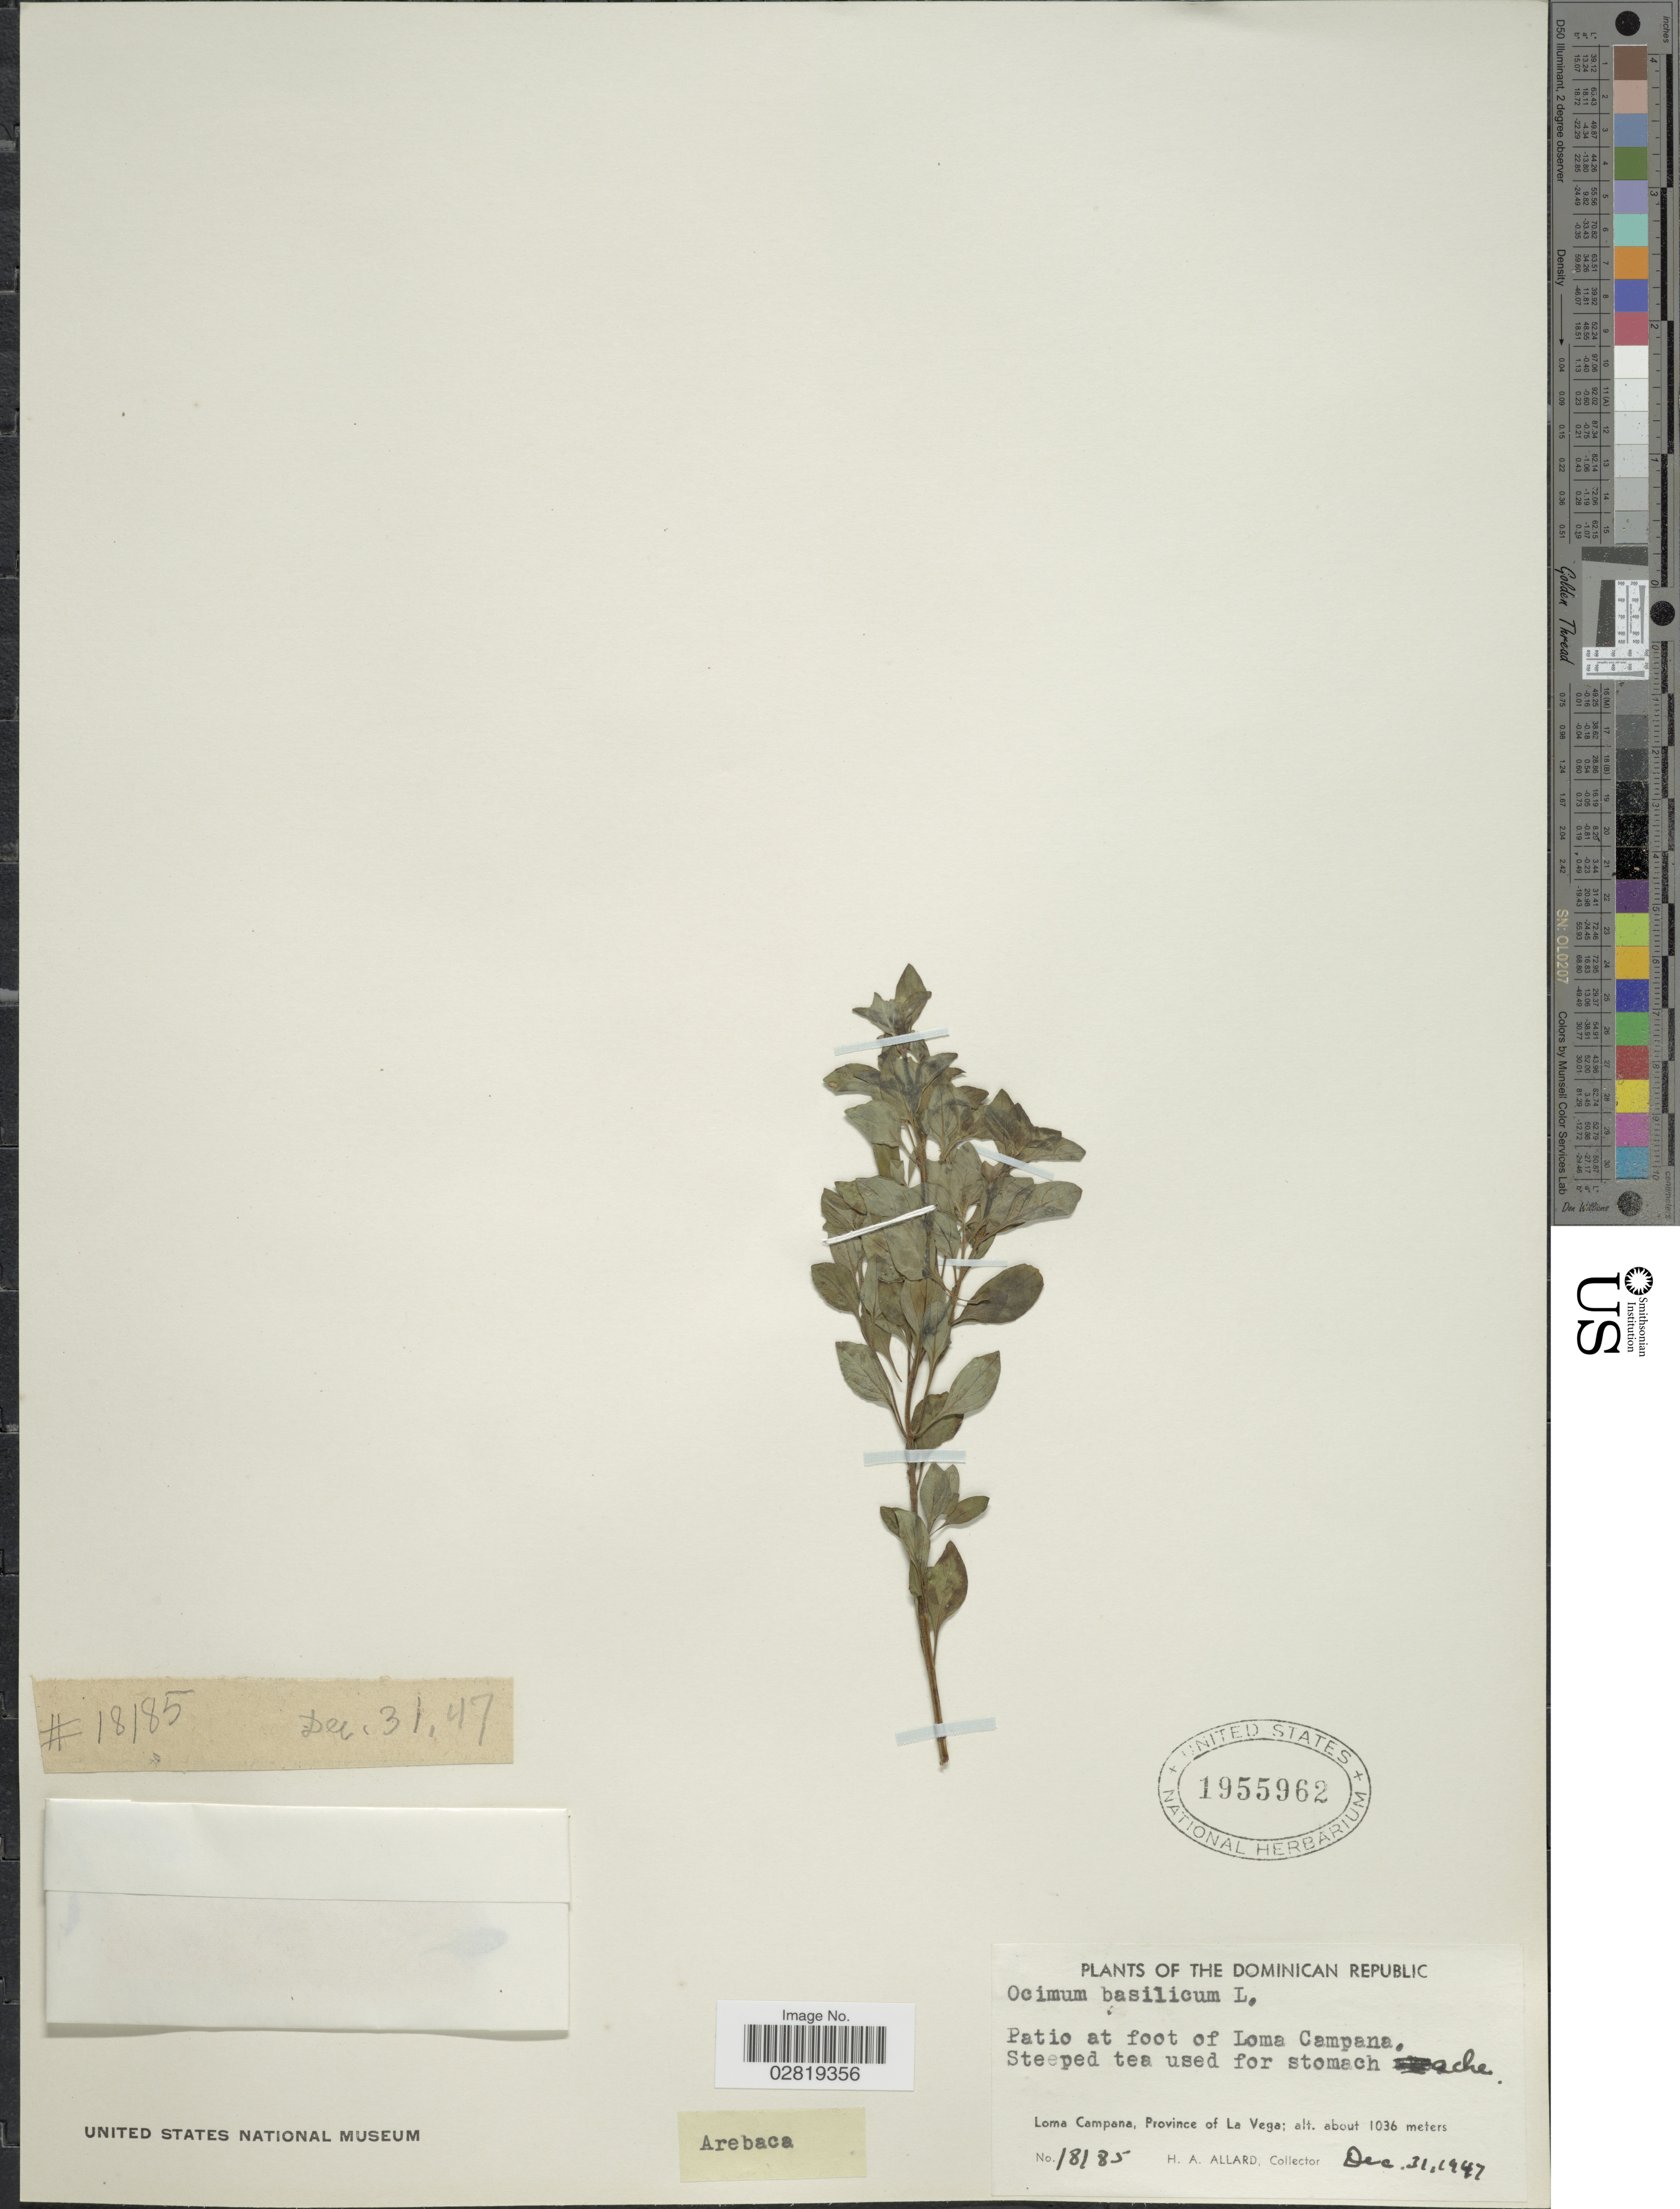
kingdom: Plantae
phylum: Tracheophyta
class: Magnoliopsida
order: Lamiales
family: Lamiaceae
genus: Ocimum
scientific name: Ocimum basilicum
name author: L.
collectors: H. A. Allard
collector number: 18185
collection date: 1947-12-31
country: Dominican Republic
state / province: La Vega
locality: Patio at foot of Loma Campana, Loma Campana, Province of La Vega.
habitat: patio at foot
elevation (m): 1036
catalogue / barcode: US 1955962